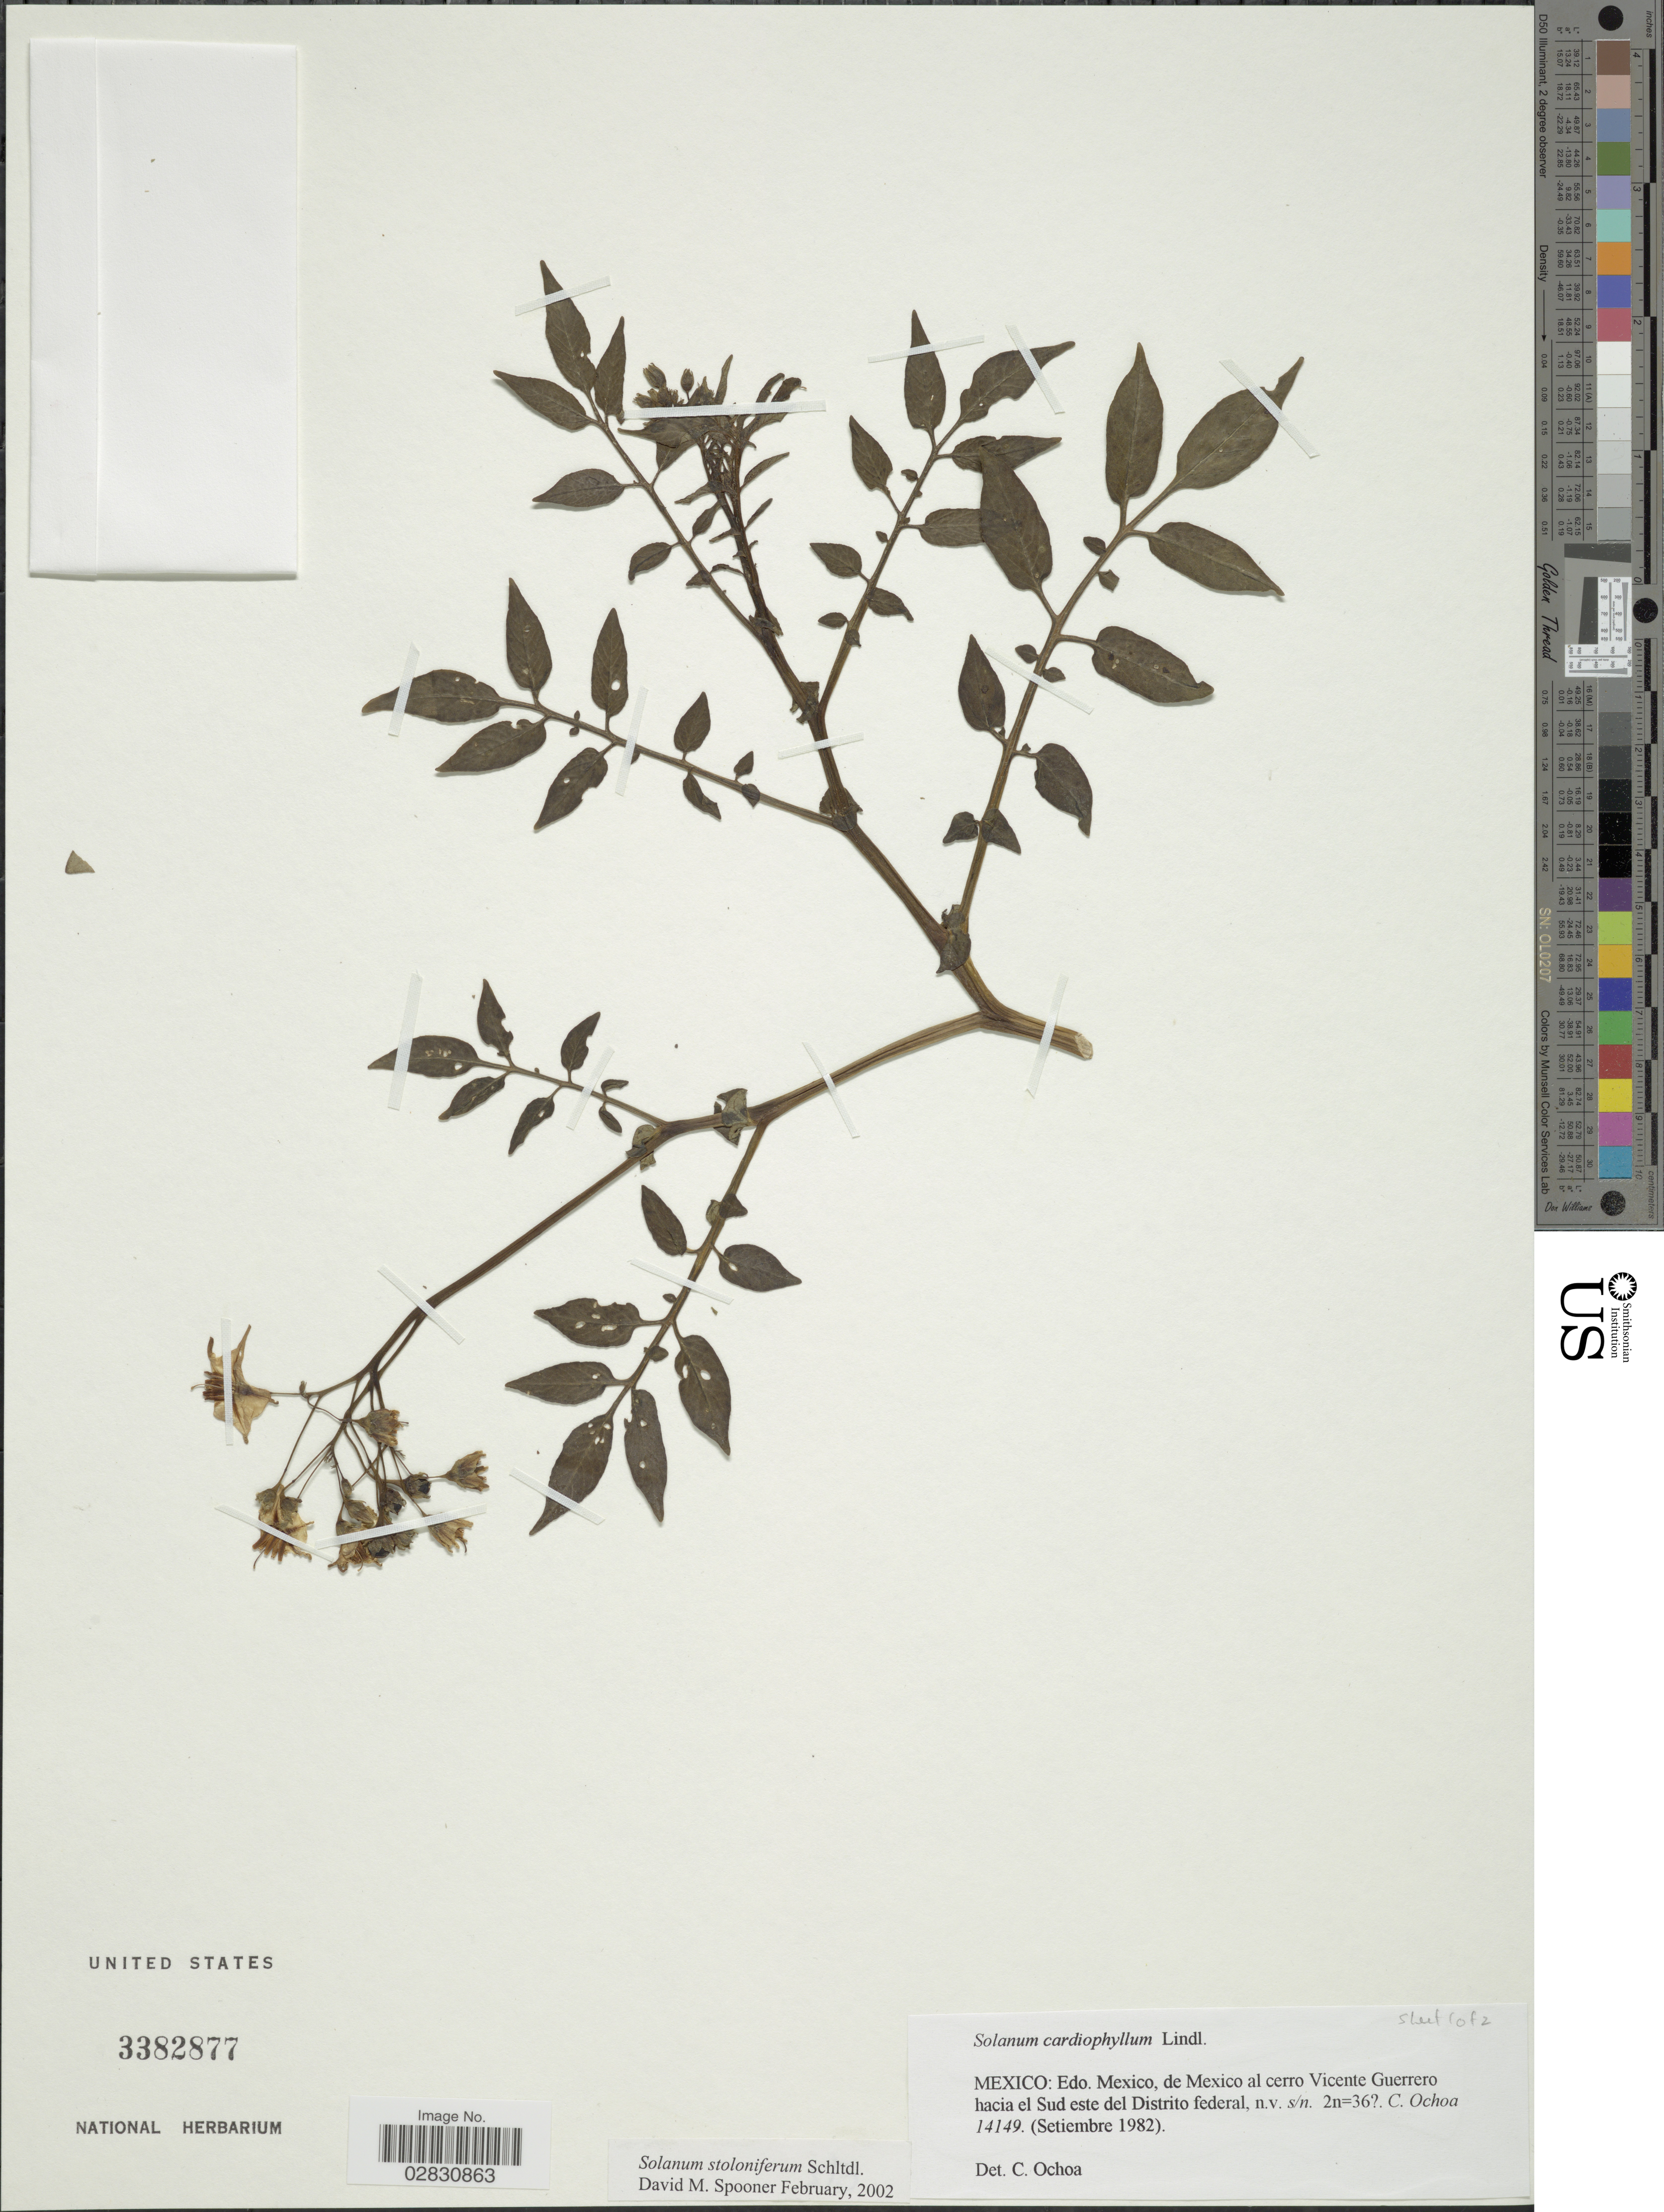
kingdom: Plantae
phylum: Tracheophyta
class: Magnoliopsida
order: Solanales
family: Solanaceae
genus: Solanum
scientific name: Solanum stoloniferum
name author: Schltdl. & Bouché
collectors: C. Ochoa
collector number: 14149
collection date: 1982-09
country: Mexico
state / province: México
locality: Mexico: Edo. Mexico, de Mexico al cerro Vicente Guerrero hacia el Sud este del Distrito federal.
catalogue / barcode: US 3382877